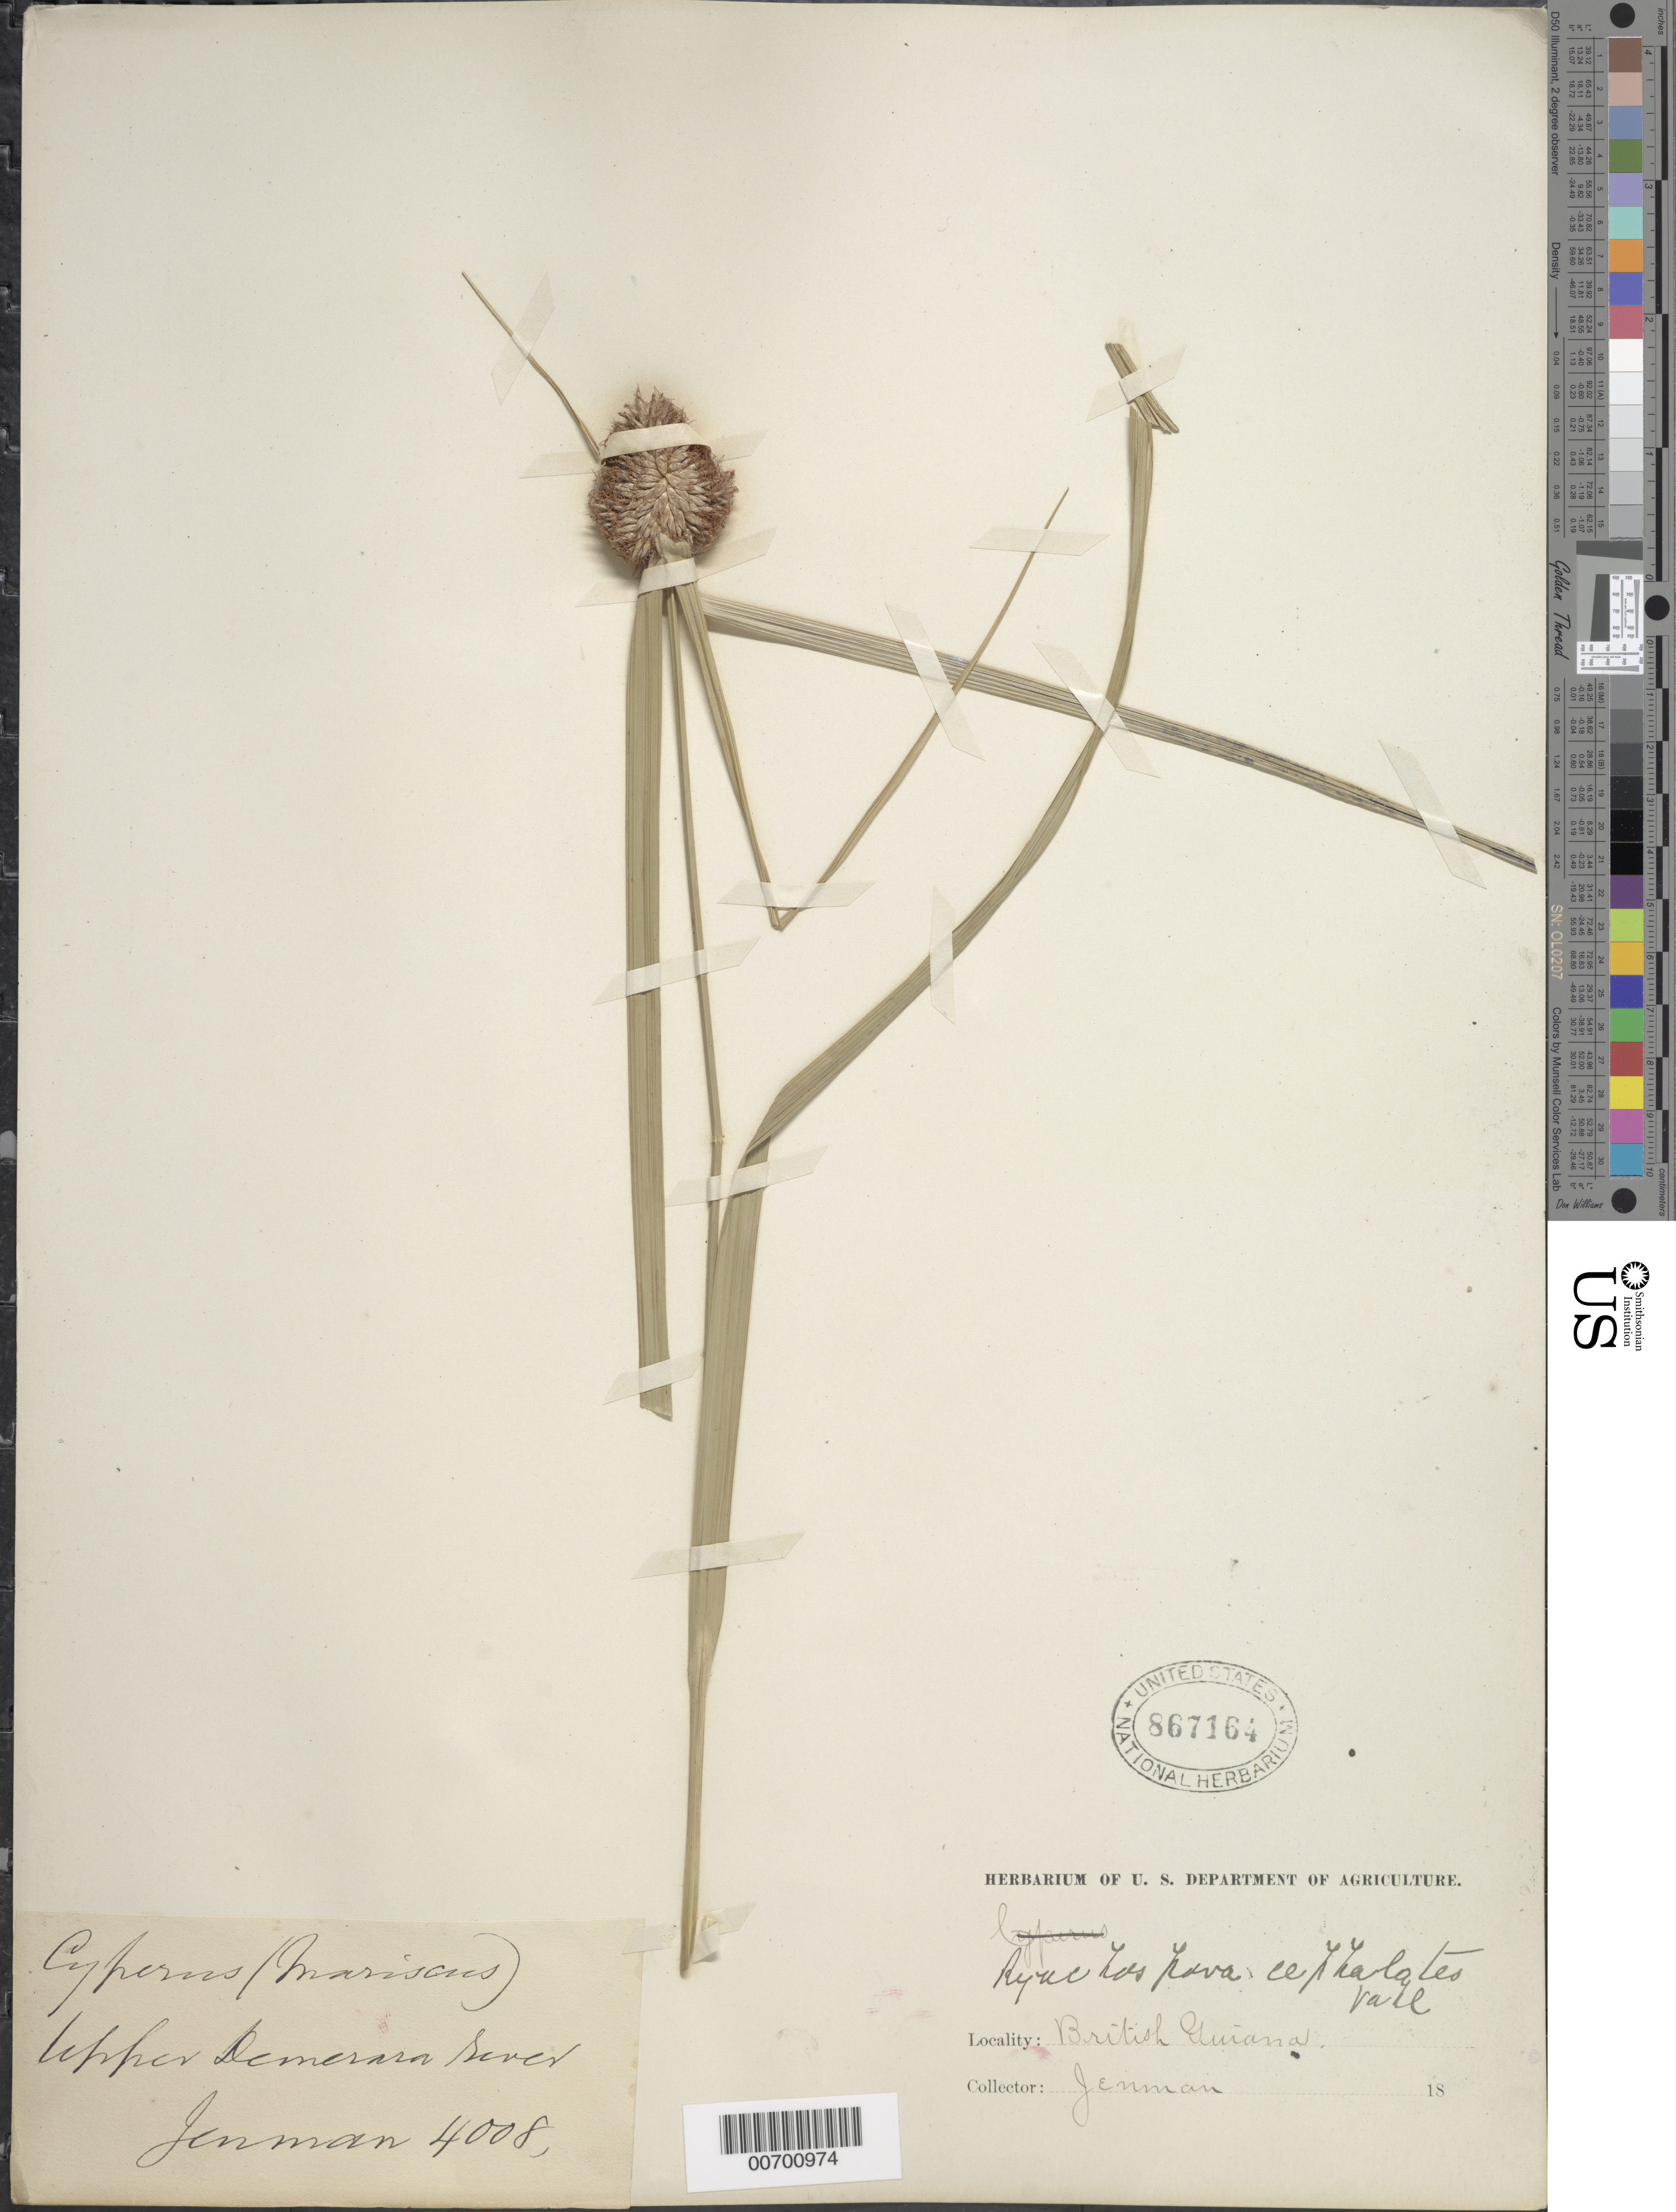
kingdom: Plantae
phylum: Tracheophyta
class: Liliopsida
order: Poales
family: Cyperaceae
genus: Rhynchospora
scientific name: Rhynchospora cephalotes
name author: (L.) Vahl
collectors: G. S. Jenman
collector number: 4008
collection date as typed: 18??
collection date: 1800/1899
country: Guyana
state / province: Essequibo Isl-W. Demerara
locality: Demerara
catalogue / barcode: US 867164